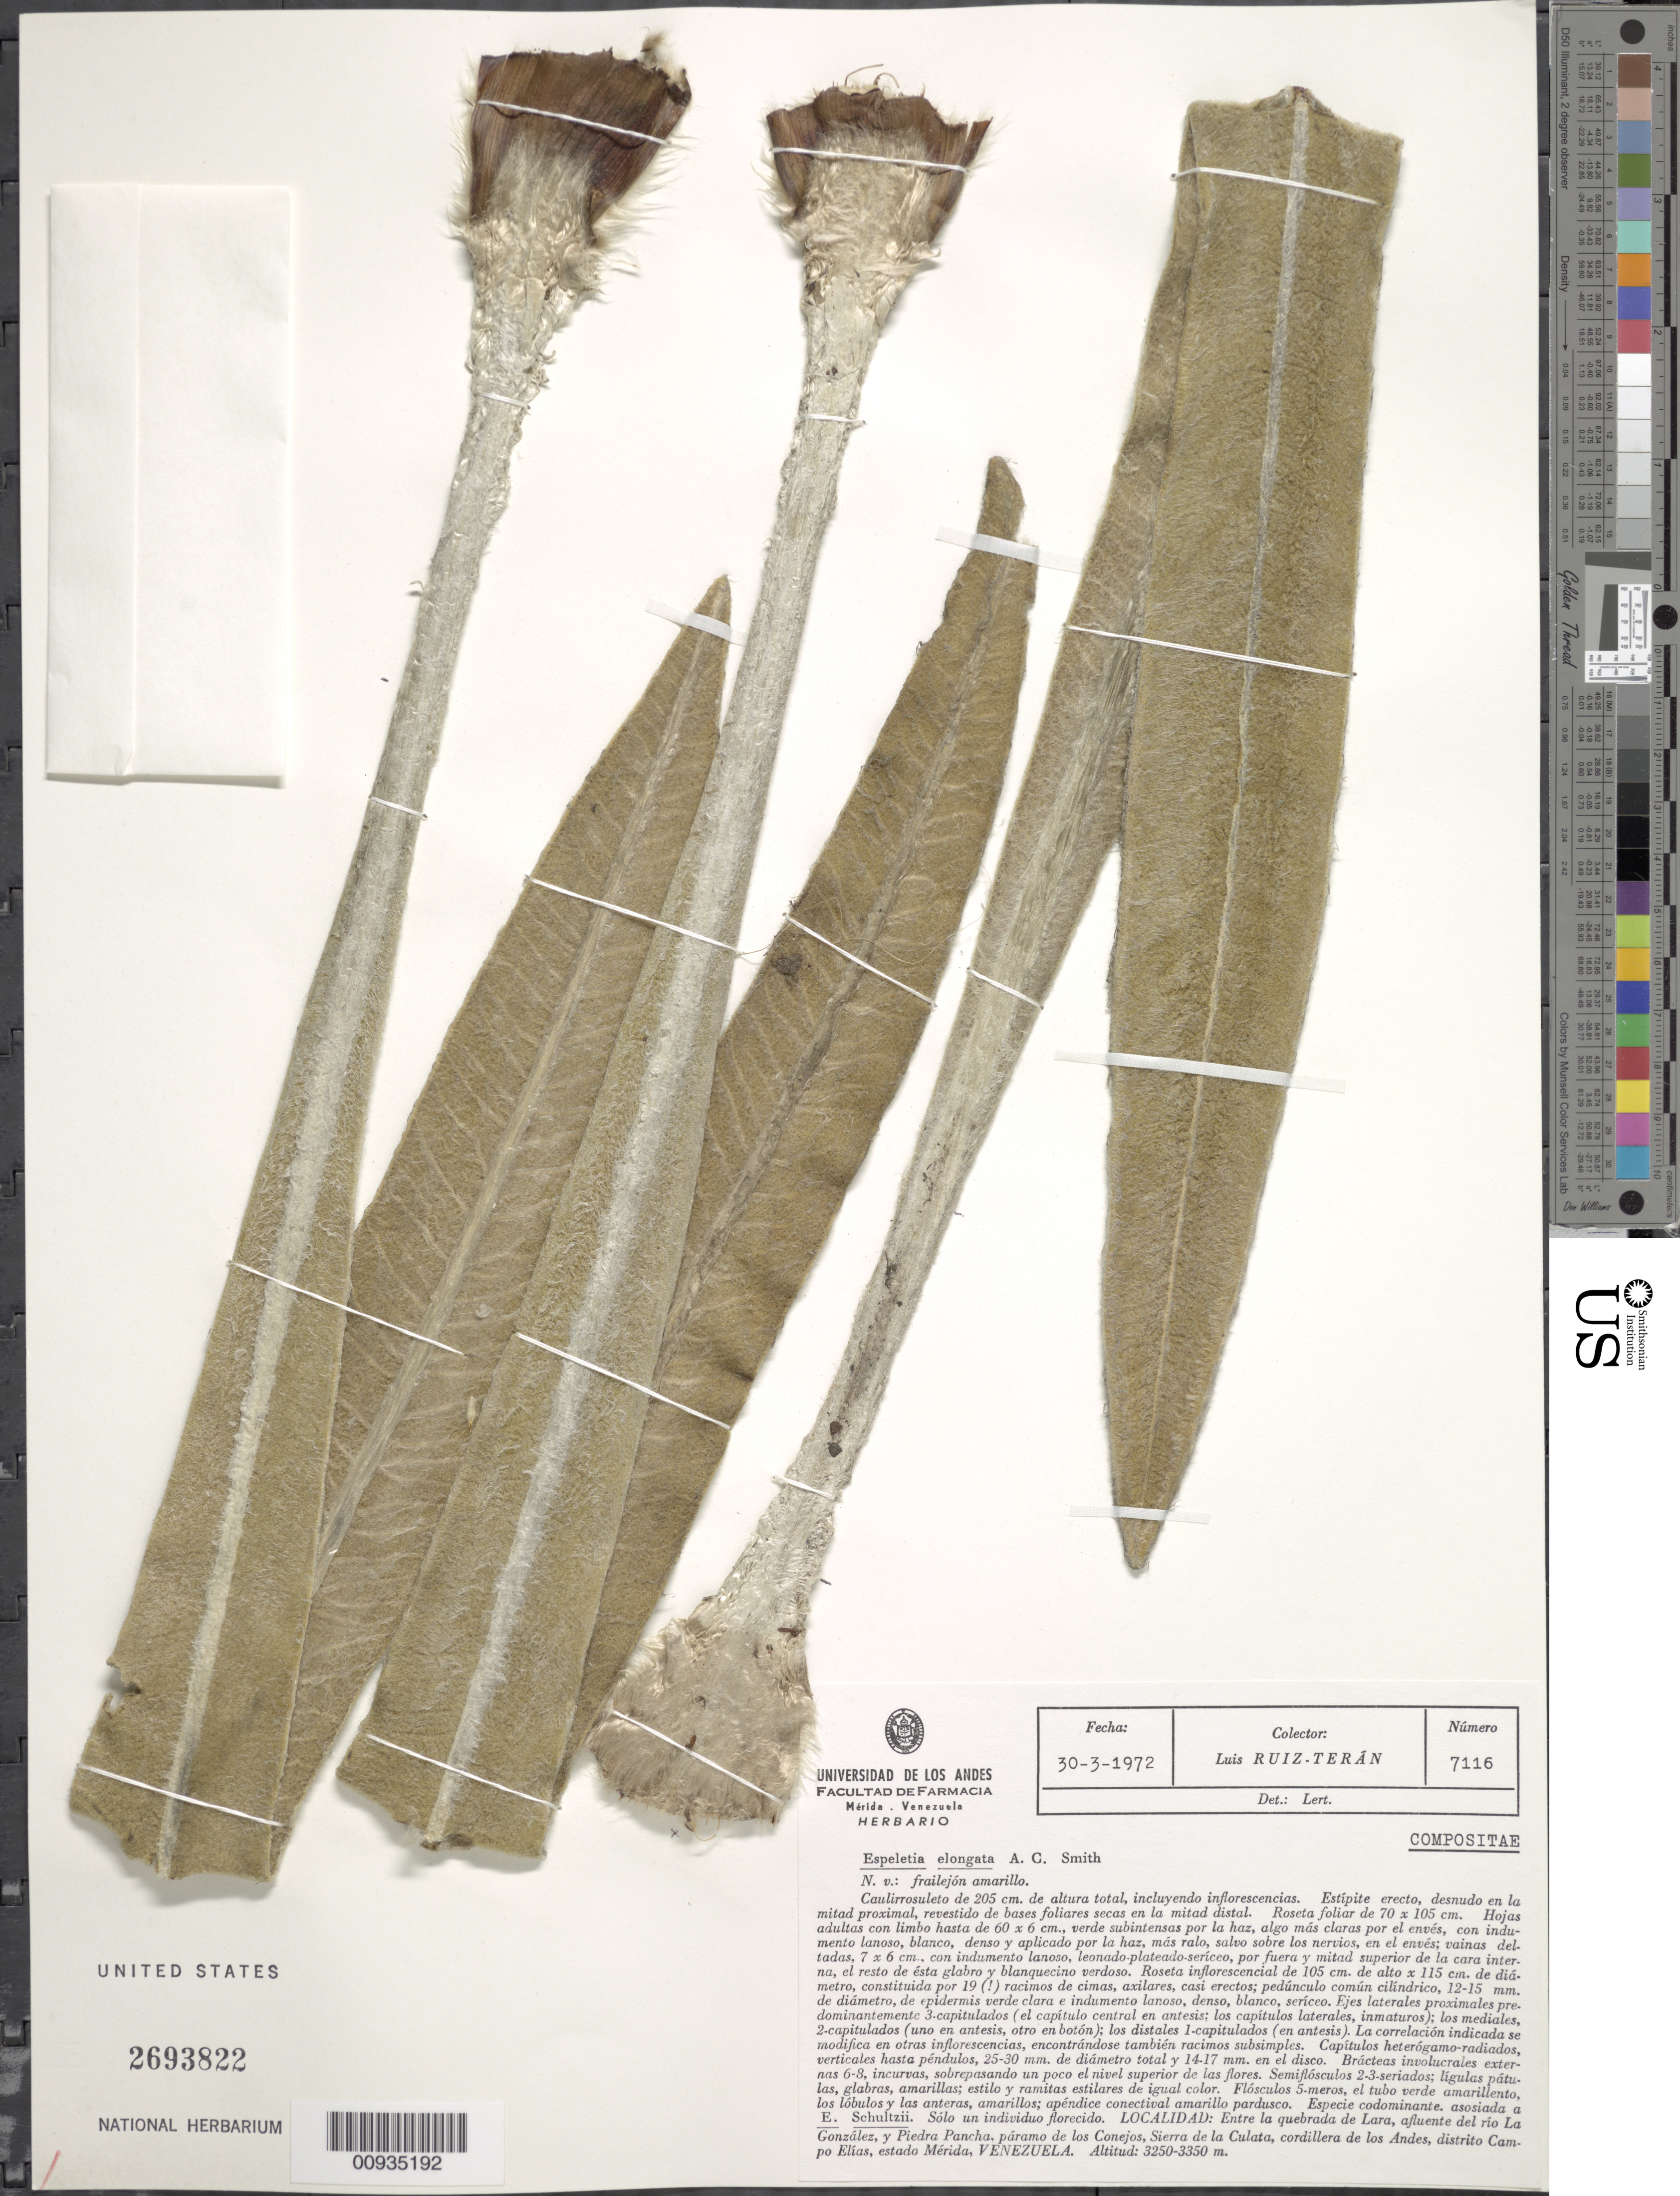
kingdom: Plantae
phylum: Tracheophyta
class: Magnoliopsida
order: Asterales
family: Asteraceae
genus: Coespeletia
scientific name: Coespeletia elongata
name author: (A.C. Sm.) Cuatrec.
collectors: L. E. Ruíz-Terán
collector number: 7116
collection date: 1972-03-30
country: Venezuela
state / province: Mérida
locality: Entre la quebrada de Lara, afluente del rio La Gonzalez, y Piedra Pancha, paramo de los Conejos, Sierra de la Culata, cordillera de los Andes, distrito Campo Elias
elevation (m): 3250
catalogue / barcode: US 2693822